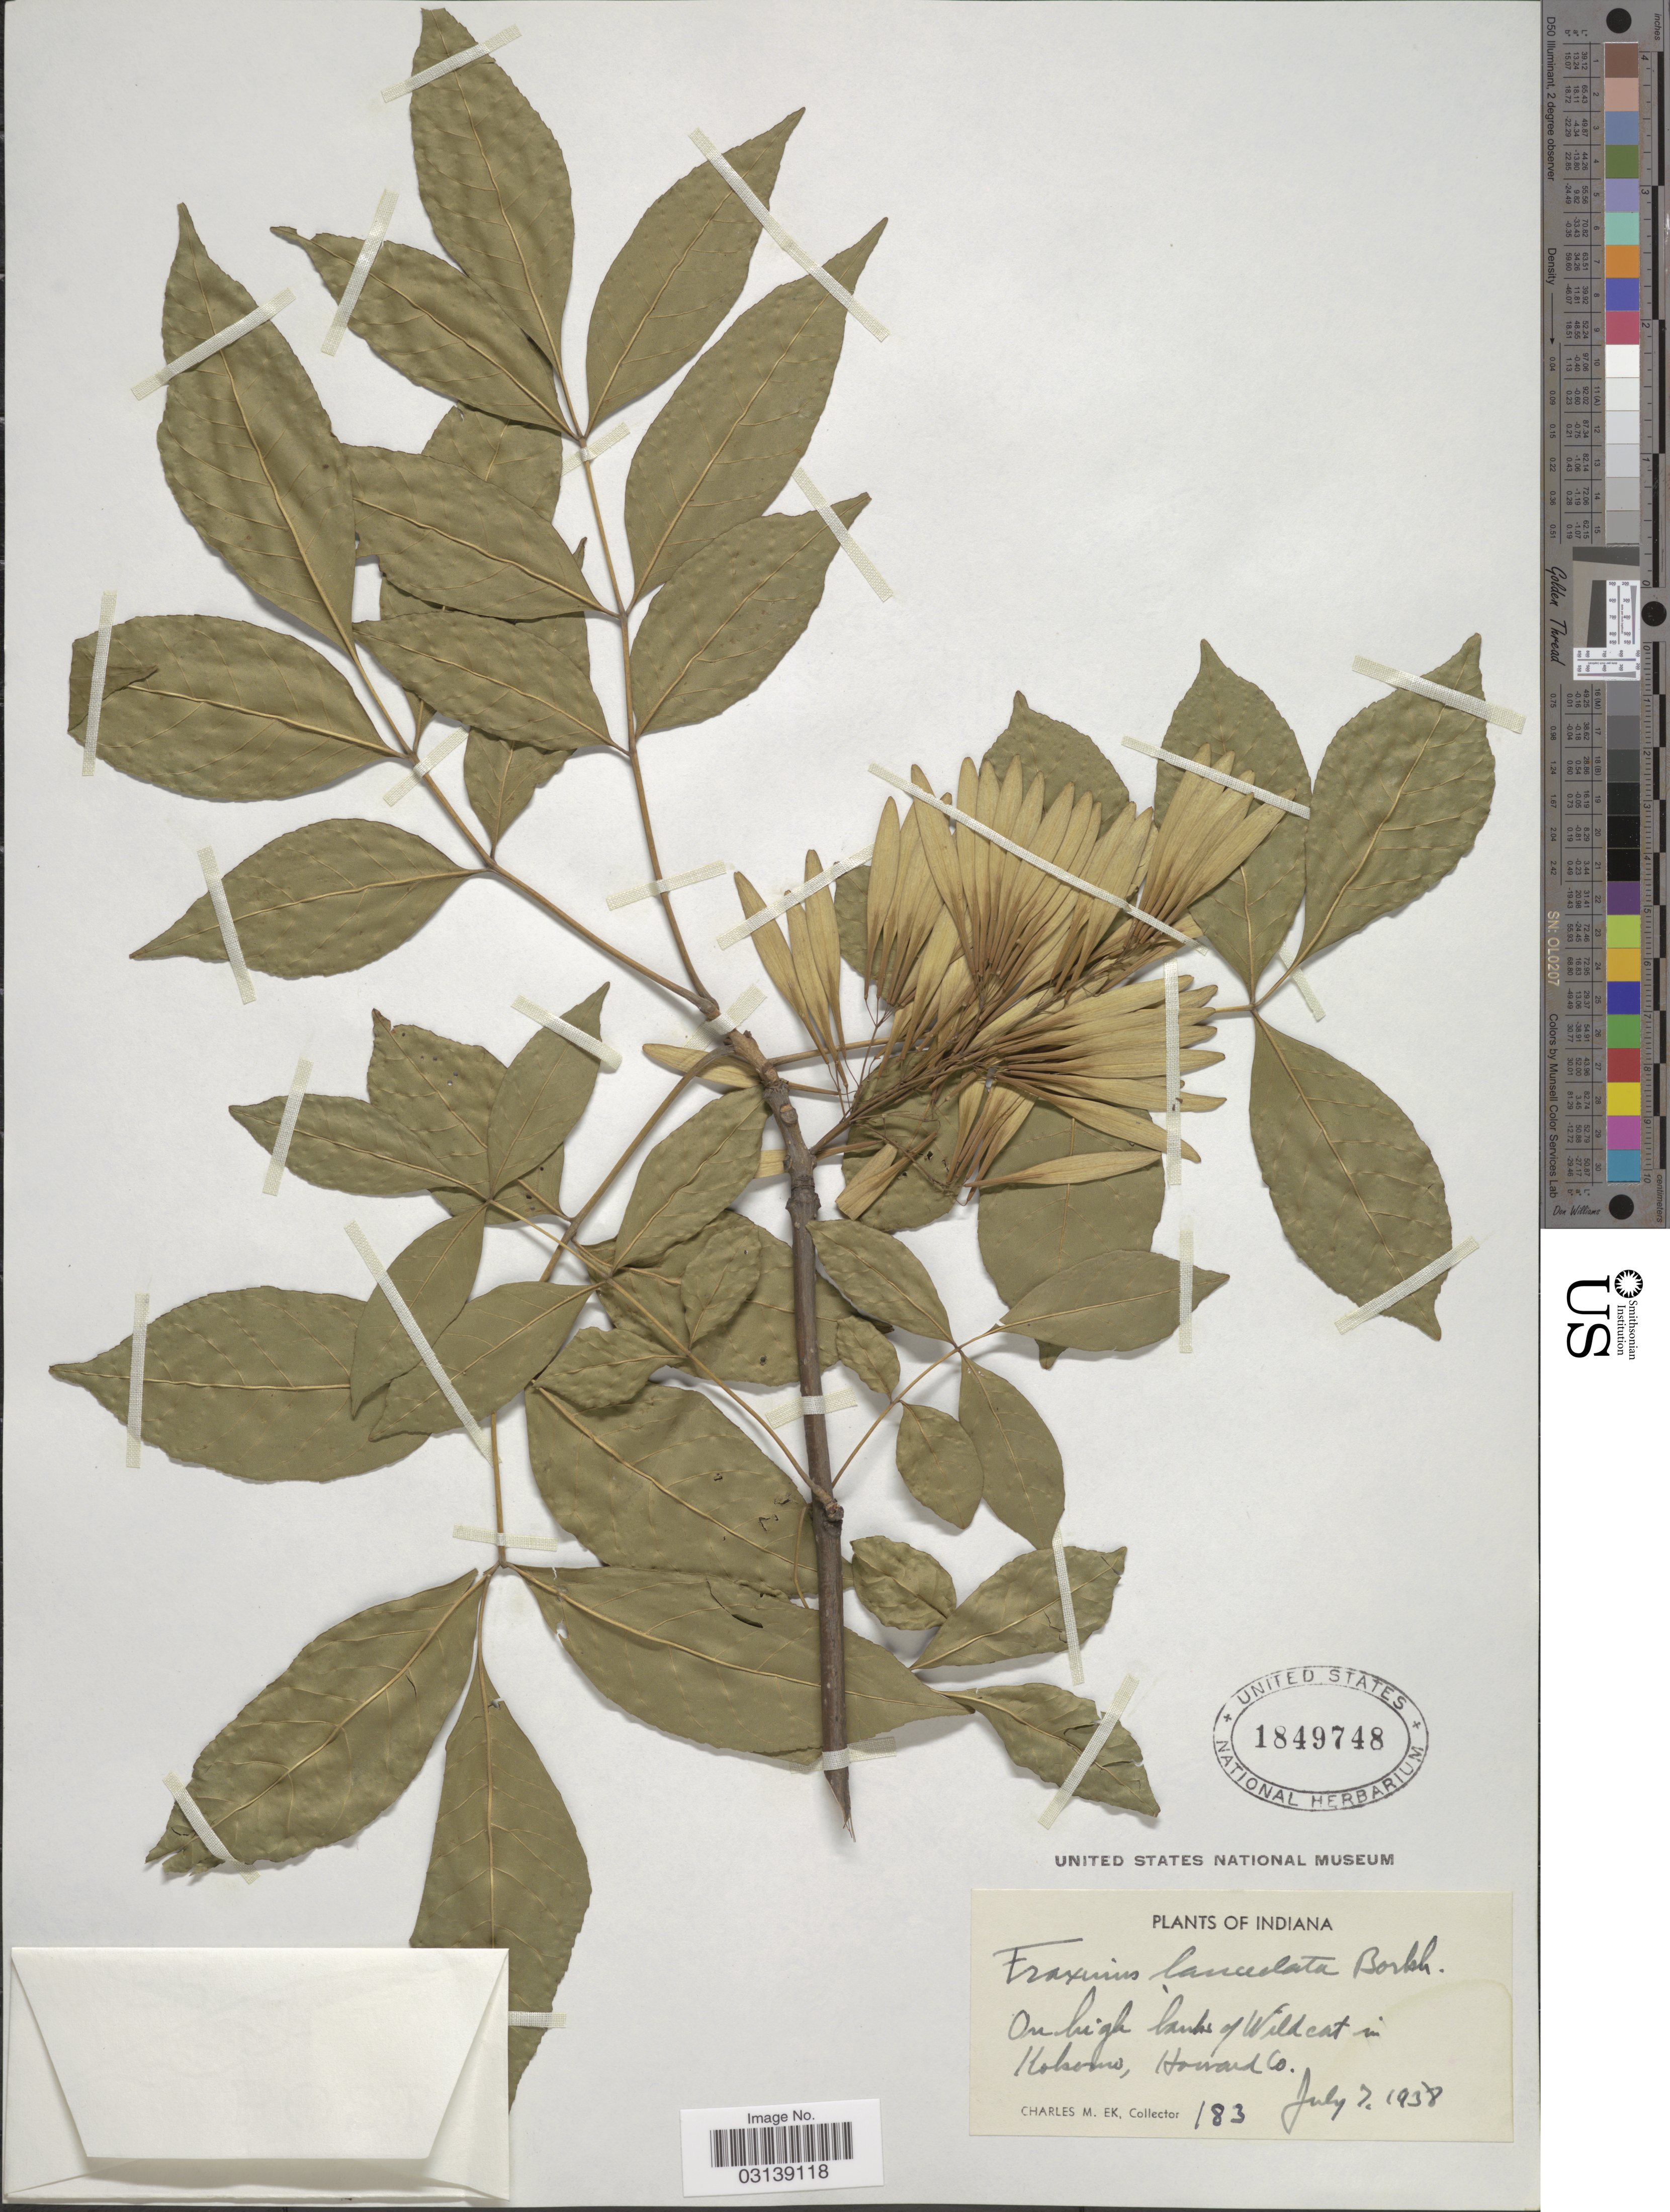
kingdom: Plantae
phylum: Tracheophyta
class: Magnoliopsida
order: Lamiales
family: Oleaceae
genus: Fraxinus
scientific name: Fraxinus pennsylvanica var. lanceolata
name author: Sarg.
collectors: C. Ek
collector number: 183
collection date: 1938-07-07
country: United States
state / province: Indiana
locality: On high banks of Wildcat in Kokomo, Howard Co.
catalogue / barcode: US 1849748